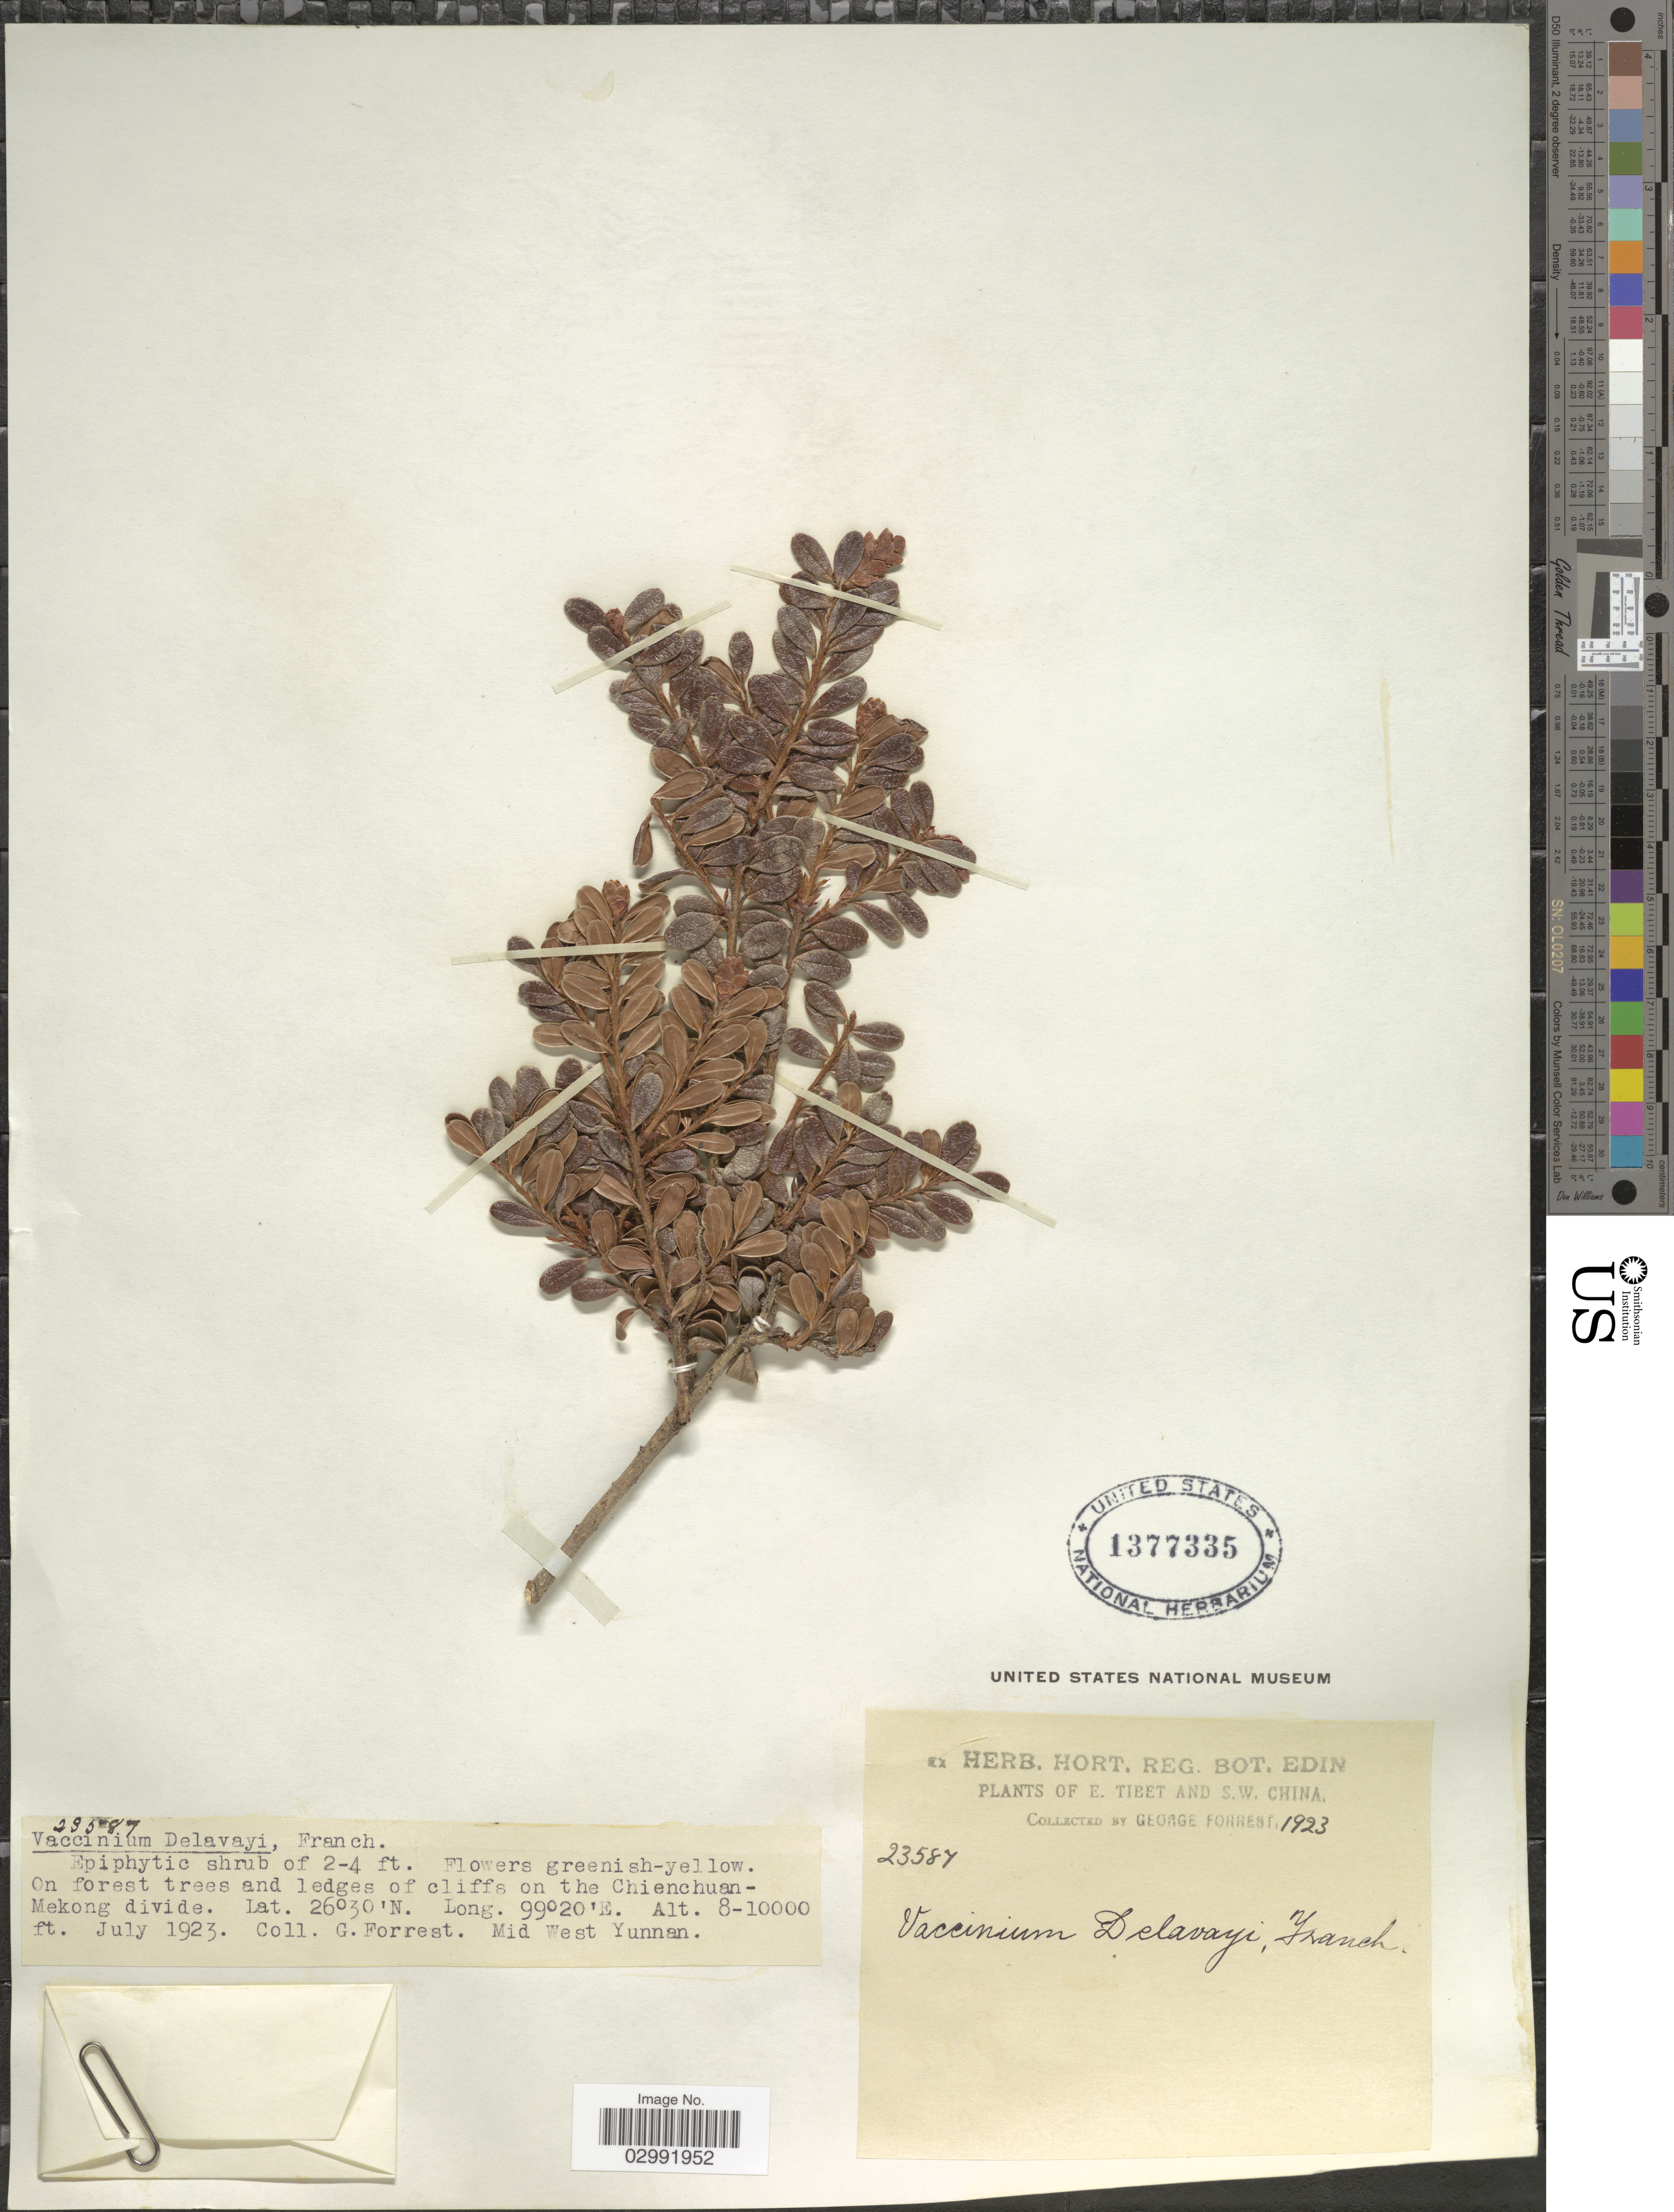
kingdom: Plantae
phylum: Tracheophyta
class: Magnoliopsida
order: Ericales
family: Ericaceae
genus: Vaccinium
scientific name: Vaccinium delavayi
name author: Franch.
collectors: G. Forrest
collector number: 23587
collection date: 1923-07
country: China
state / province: Yunnan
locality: S.W. China. On forest trees and ledges of cliffs on the Chienchuan-Mekong divide. Mid West Yunnan.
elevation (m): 2438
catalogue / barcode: US 1377335